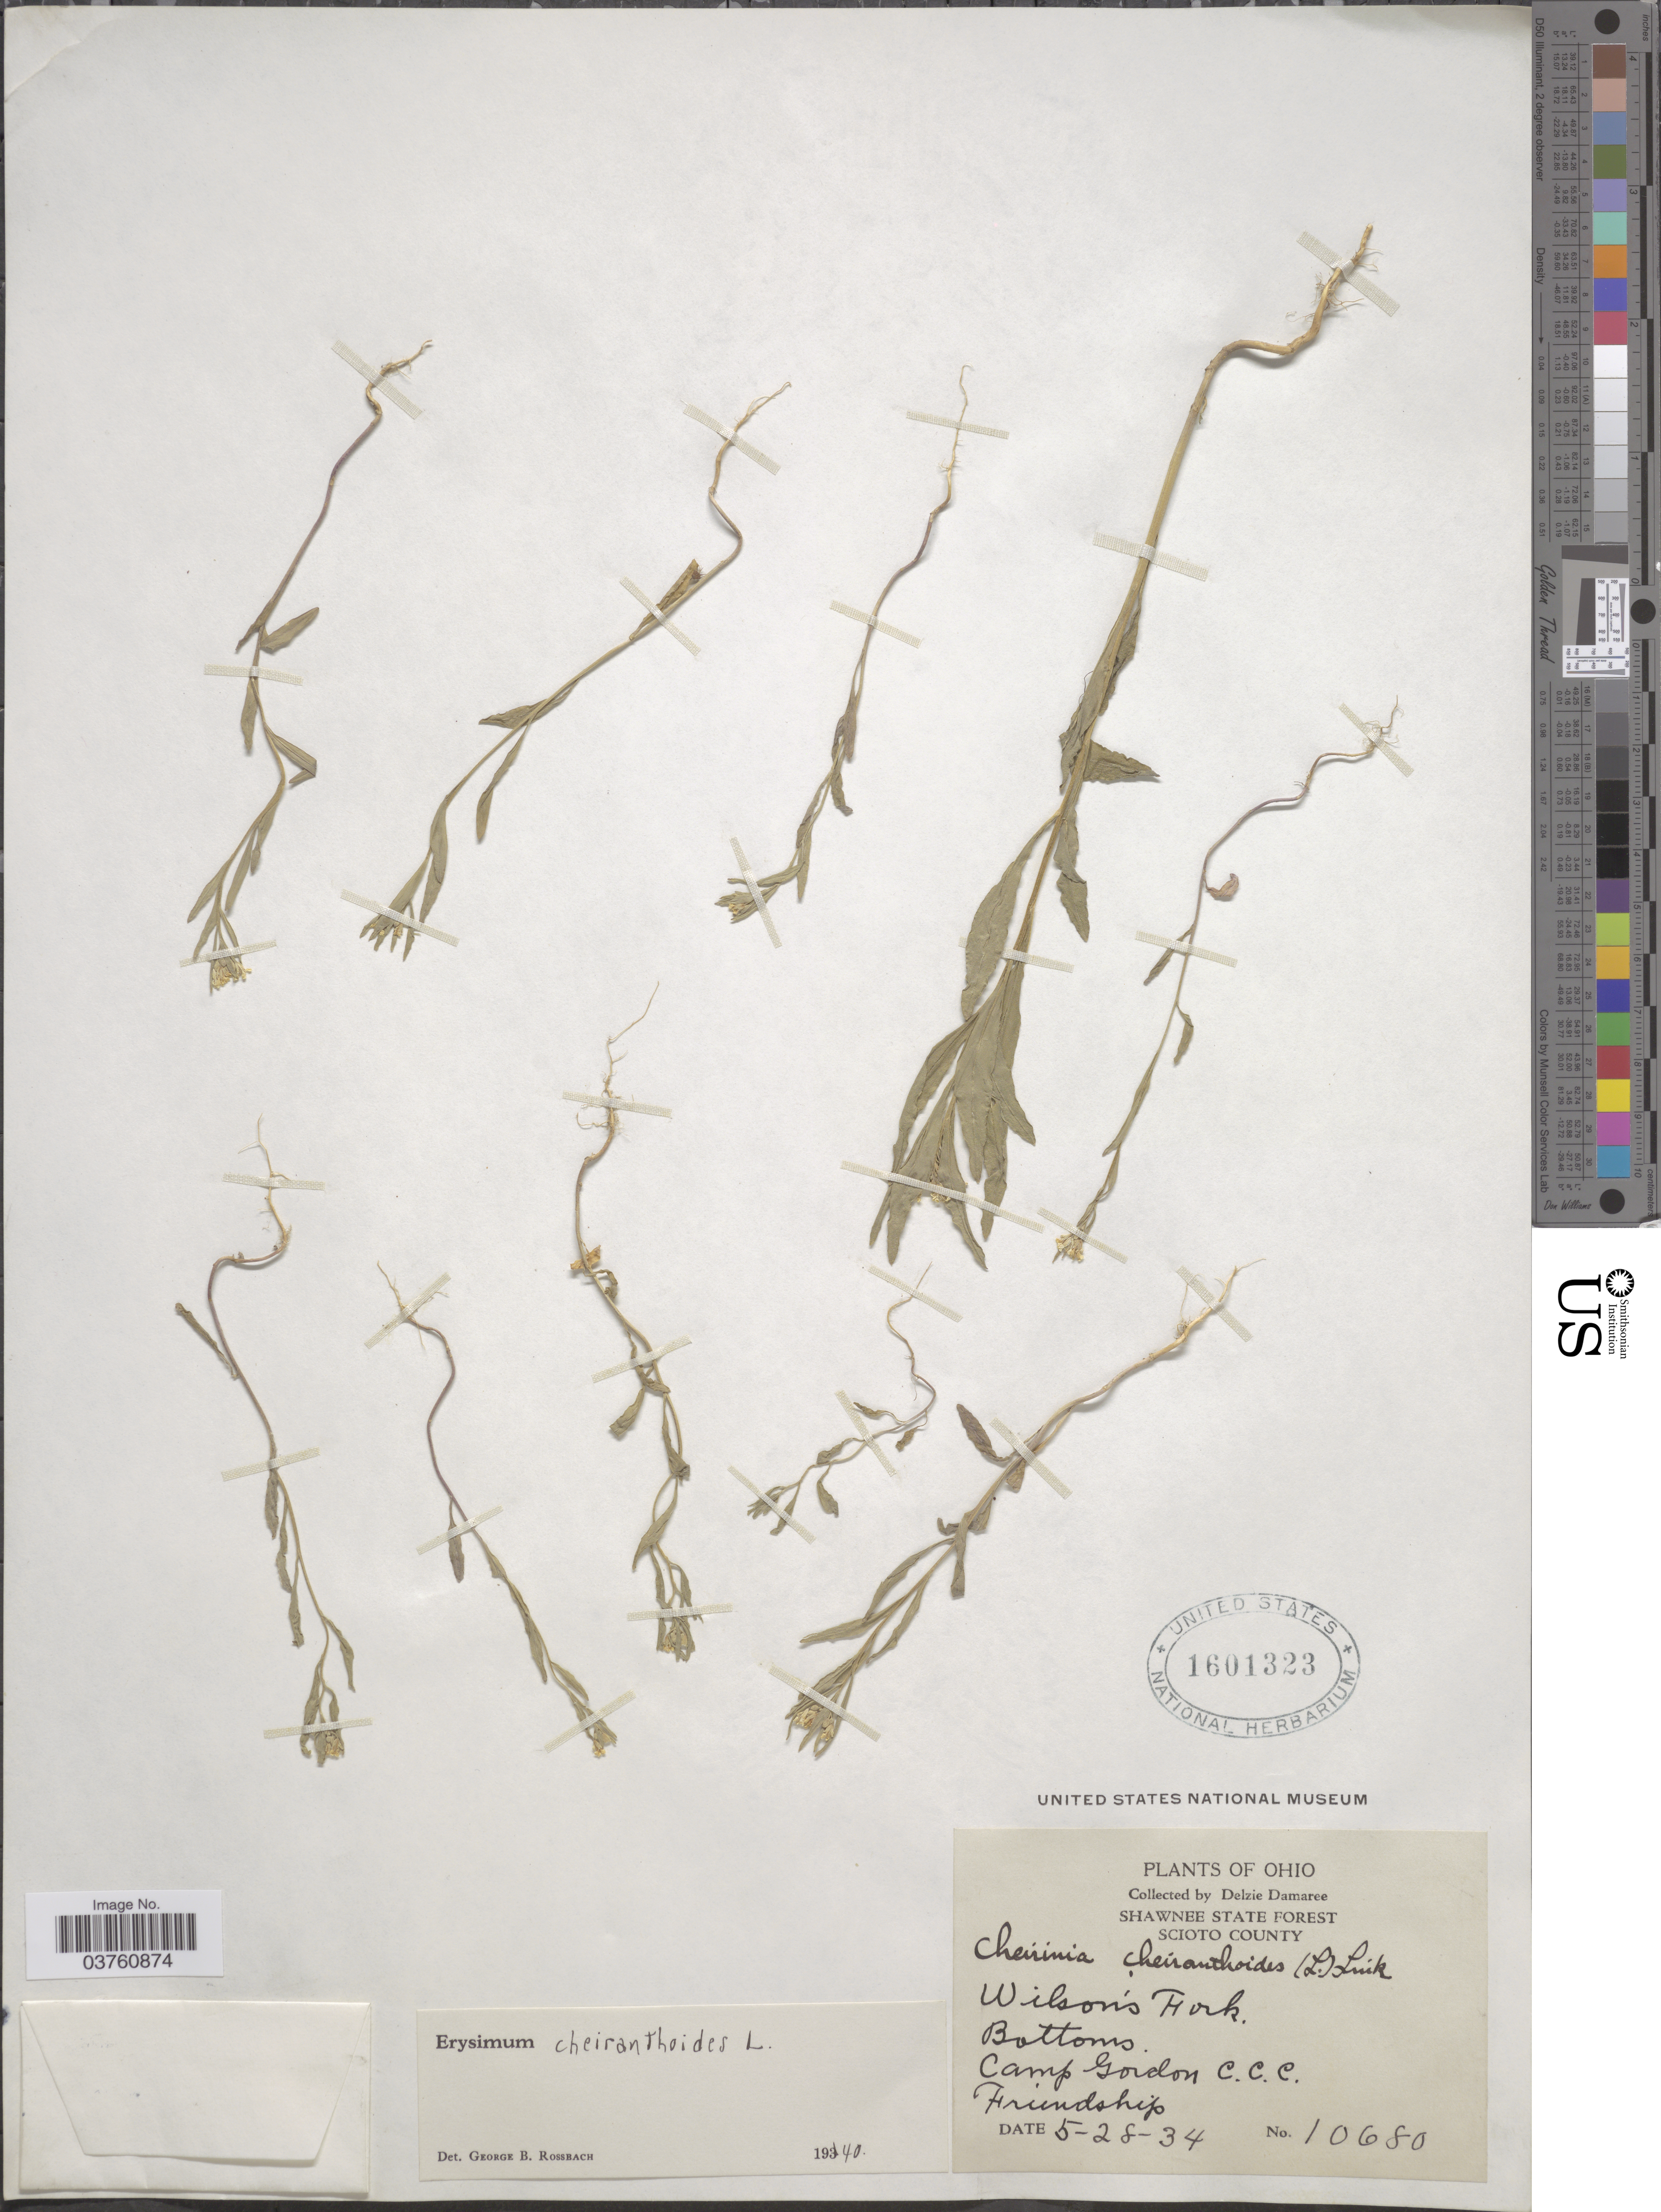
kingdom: Plantae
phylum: Tracheophyta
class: Magnoliopsida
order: Brassicales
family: Brassicaceae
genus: Erysimum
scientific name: Erysimum cheiranthoides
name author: L.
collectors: D. Damaree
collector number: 10680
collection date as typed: Transcribed d/m/y: 28/5/34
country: United States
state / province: Ohio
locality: Shawnee State Forest. Scioto County. Wilson's Fork. Bottoms. Camp Gordon C.C.C. Friendship.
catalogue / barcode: US 1601323